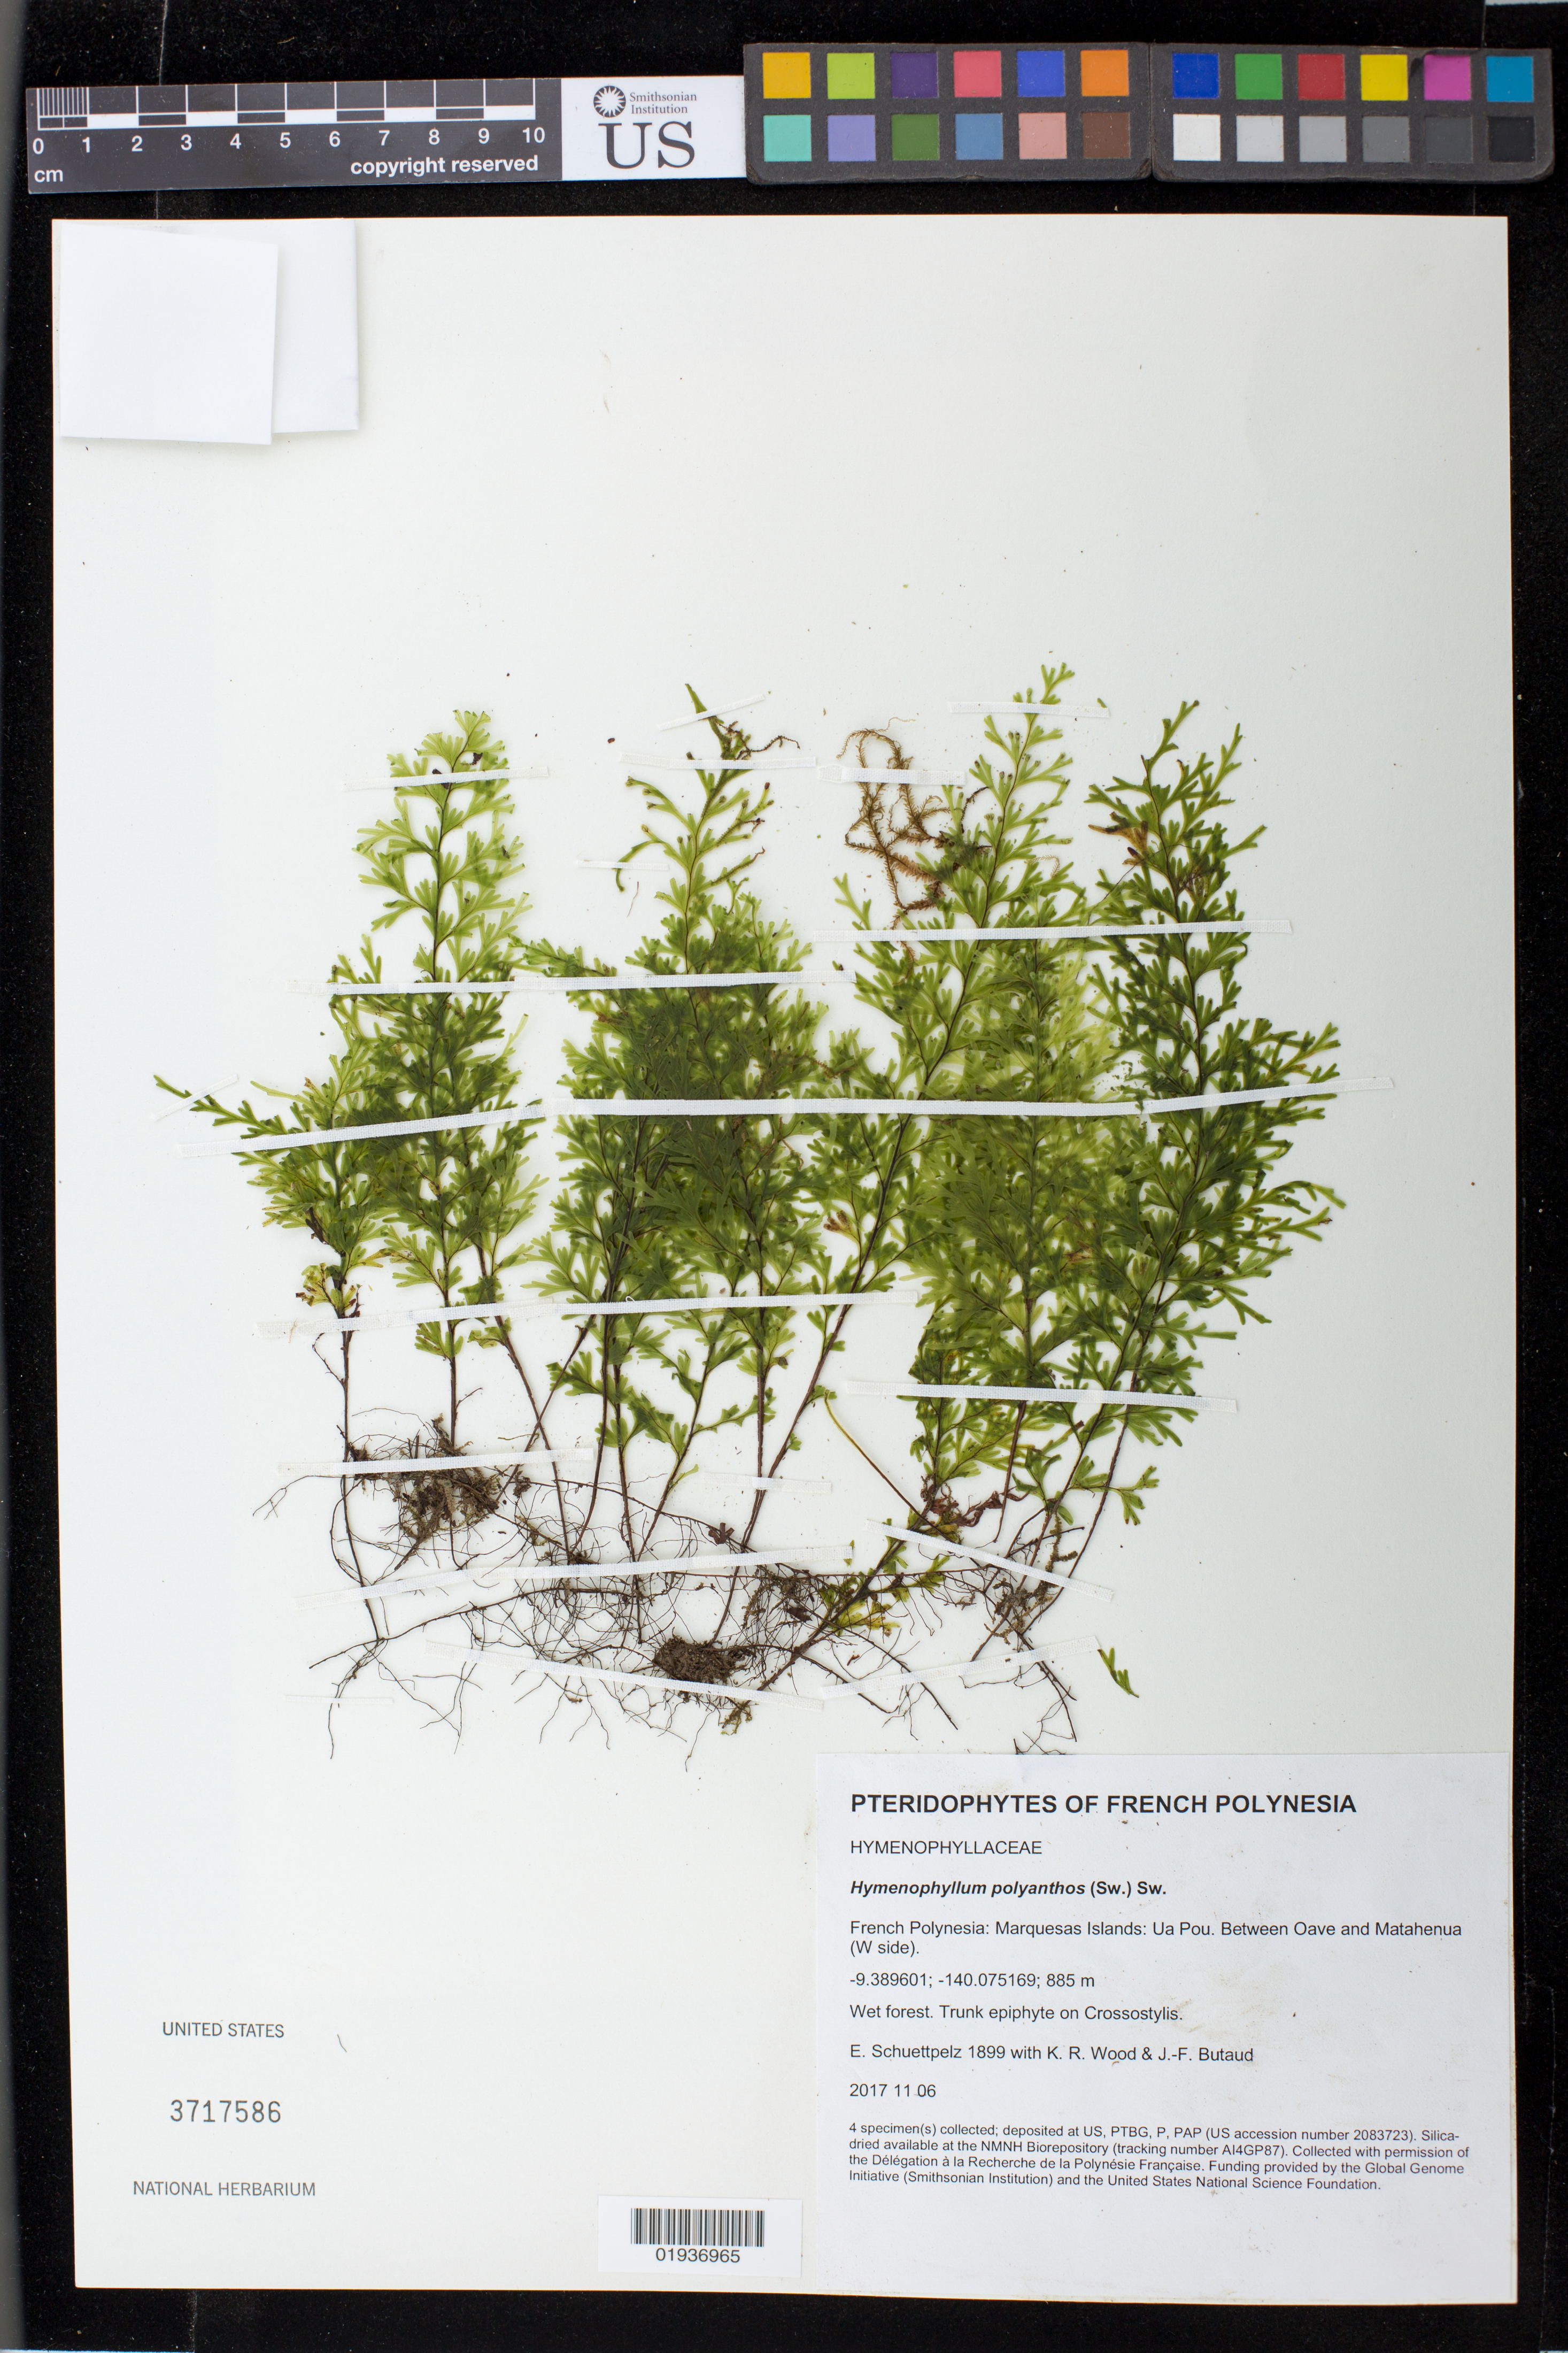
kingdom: Plantae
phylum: Tracheophyta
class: Polypodiopsida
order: Hymenophyllales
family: Hymenophyllaceae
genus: Hymenophyllum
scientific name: Hymenophyllum polyanthos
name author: (Sw.) Sw.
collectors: E. Schuettpelz, K. R. Wood & J. -F. Butaud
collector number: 1899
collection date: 2017-11-06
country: French Polynesia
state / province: Marquesas Islands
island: Ua Pou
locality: Between Oave and Matahenua (W side).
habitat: Wet forest.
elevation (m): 885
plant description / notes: Collected with permission of the Délégation à la Recherche de la Polynésie Française. Funding provided by the Global Genome Initiative (Smithsonian Institution) and the United States National Science Foundation. Silica dried tissue stored at AI4GP87 in the NMNH Biorepository, Smithsonian Institution.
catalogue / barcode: US 3717586